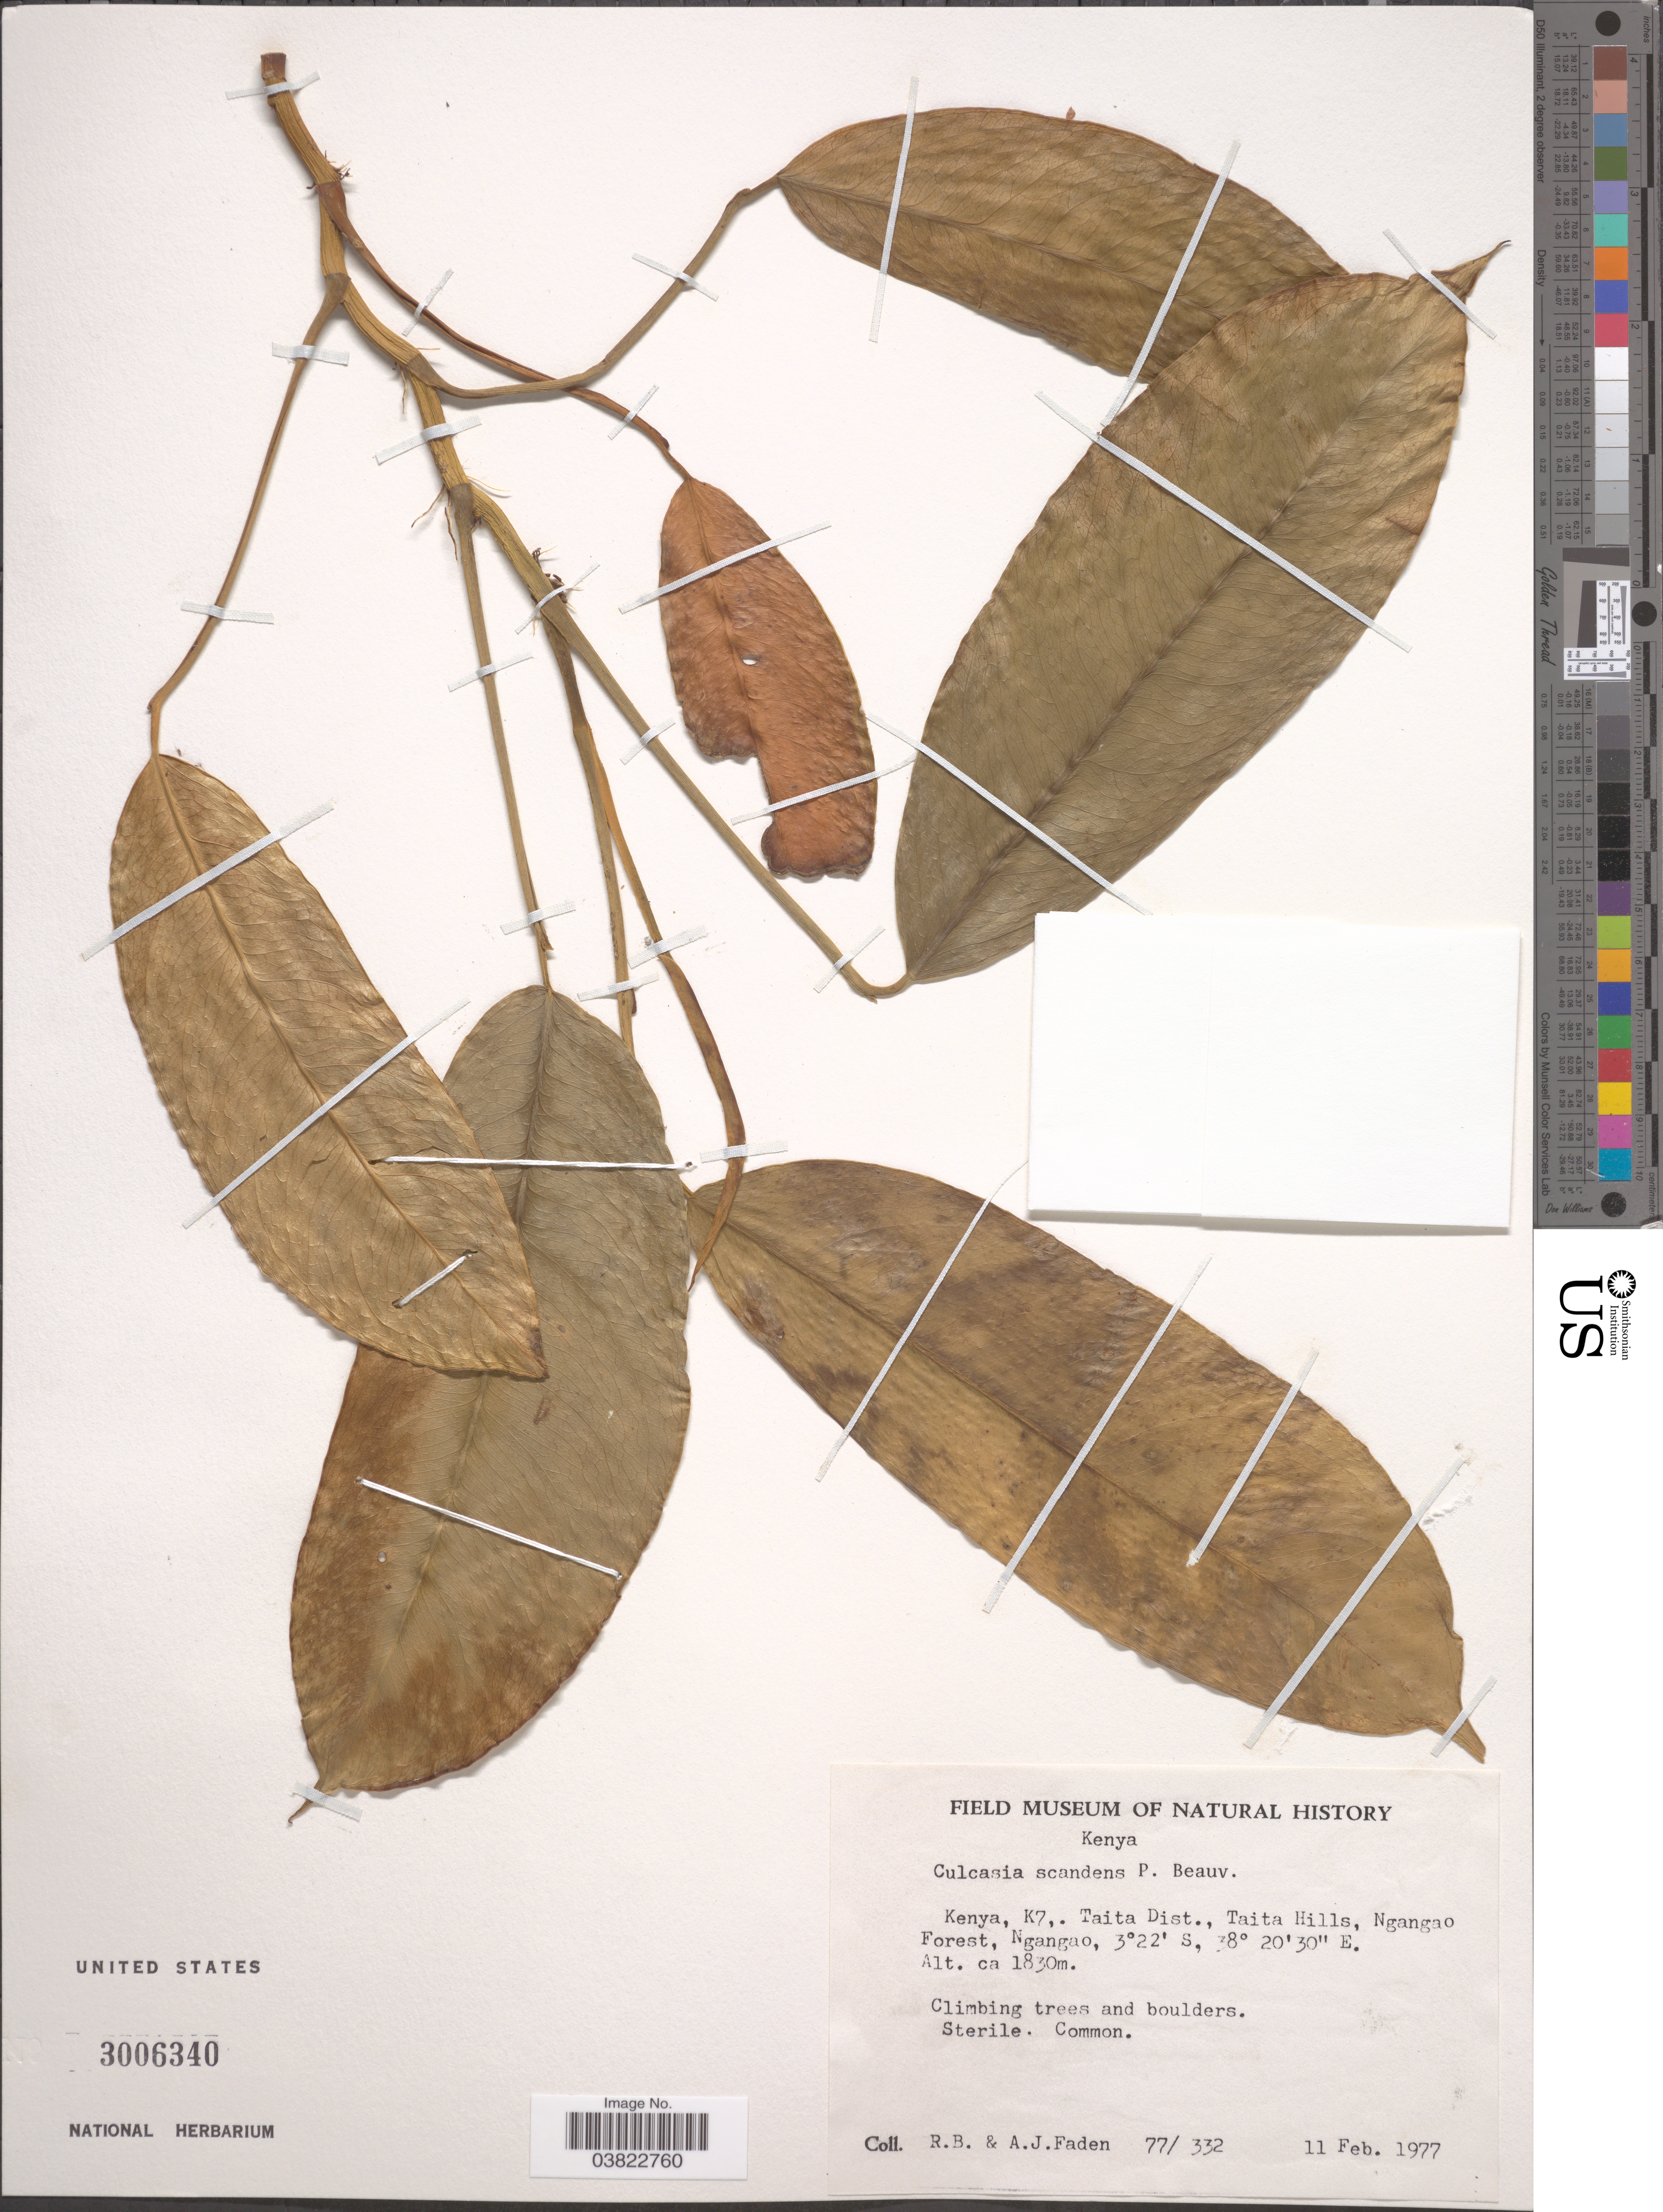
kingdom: Plantae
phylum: Tracheophyta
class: Liliopsida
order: Alismatales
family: Araceae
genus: Culcasia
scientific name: Culcasia scandens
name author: P. Beauv.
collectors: R. B. Faden & A. J. Faden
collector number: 77/332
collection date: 1977-02-11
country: Kenya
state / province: Taita Taveta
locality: Kenya, K7,. Taita Dist., Taita Hills, Ngangao Forest, Ngangao.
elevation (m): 1830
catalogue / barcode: US 3006340